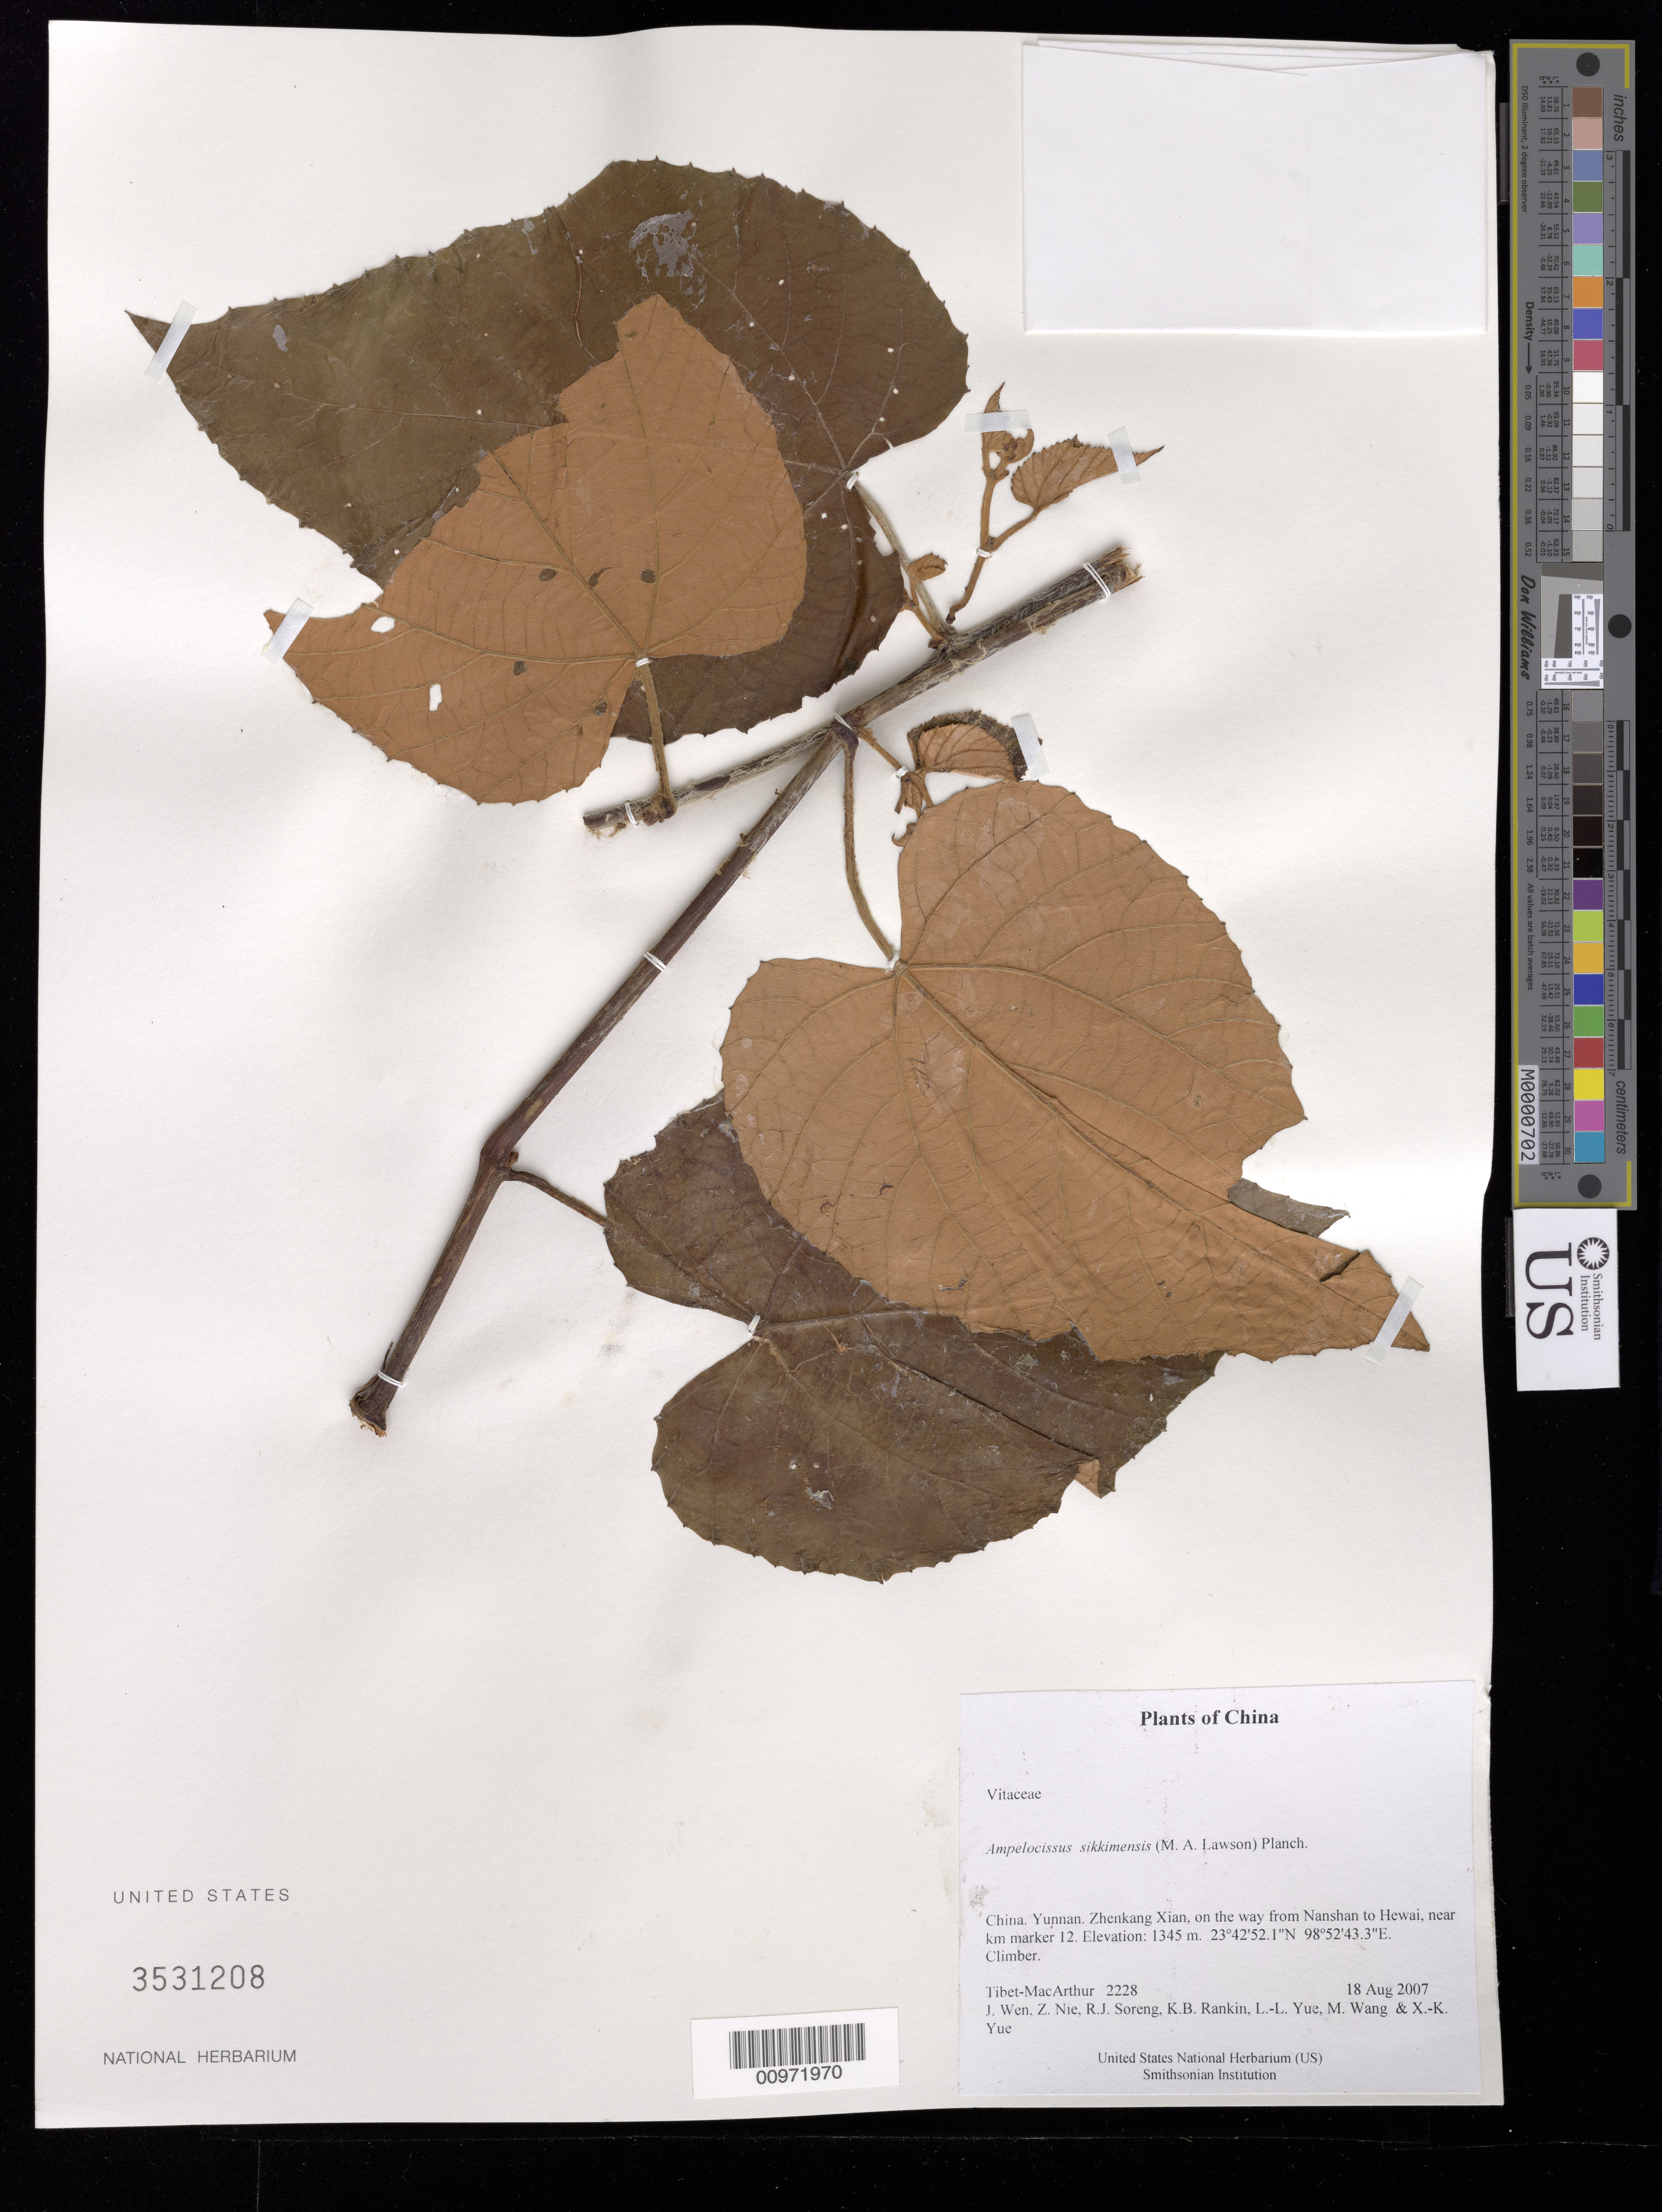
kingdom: Plantae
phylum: Tracheophyta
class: Magnoliopsida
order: Vitales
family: Vitaceae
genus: Ampelocissus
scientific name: Ampelocissus sikkimensis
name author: (M.A. Lawson) Planch.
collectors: Tibet-MacArthur, J. Wen, Z. Nie, R. J. Soreng, K. Rankin, L. Yue, M. Wang & X. Yue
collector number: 2228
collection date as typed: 18 Aug 2007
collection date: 2007-08-18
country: China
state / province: Yunnan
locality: Zhenkang Xian, on the way from Nanshan to Hewai, near km marker 12.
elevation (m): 1345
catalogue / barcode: US 3531208